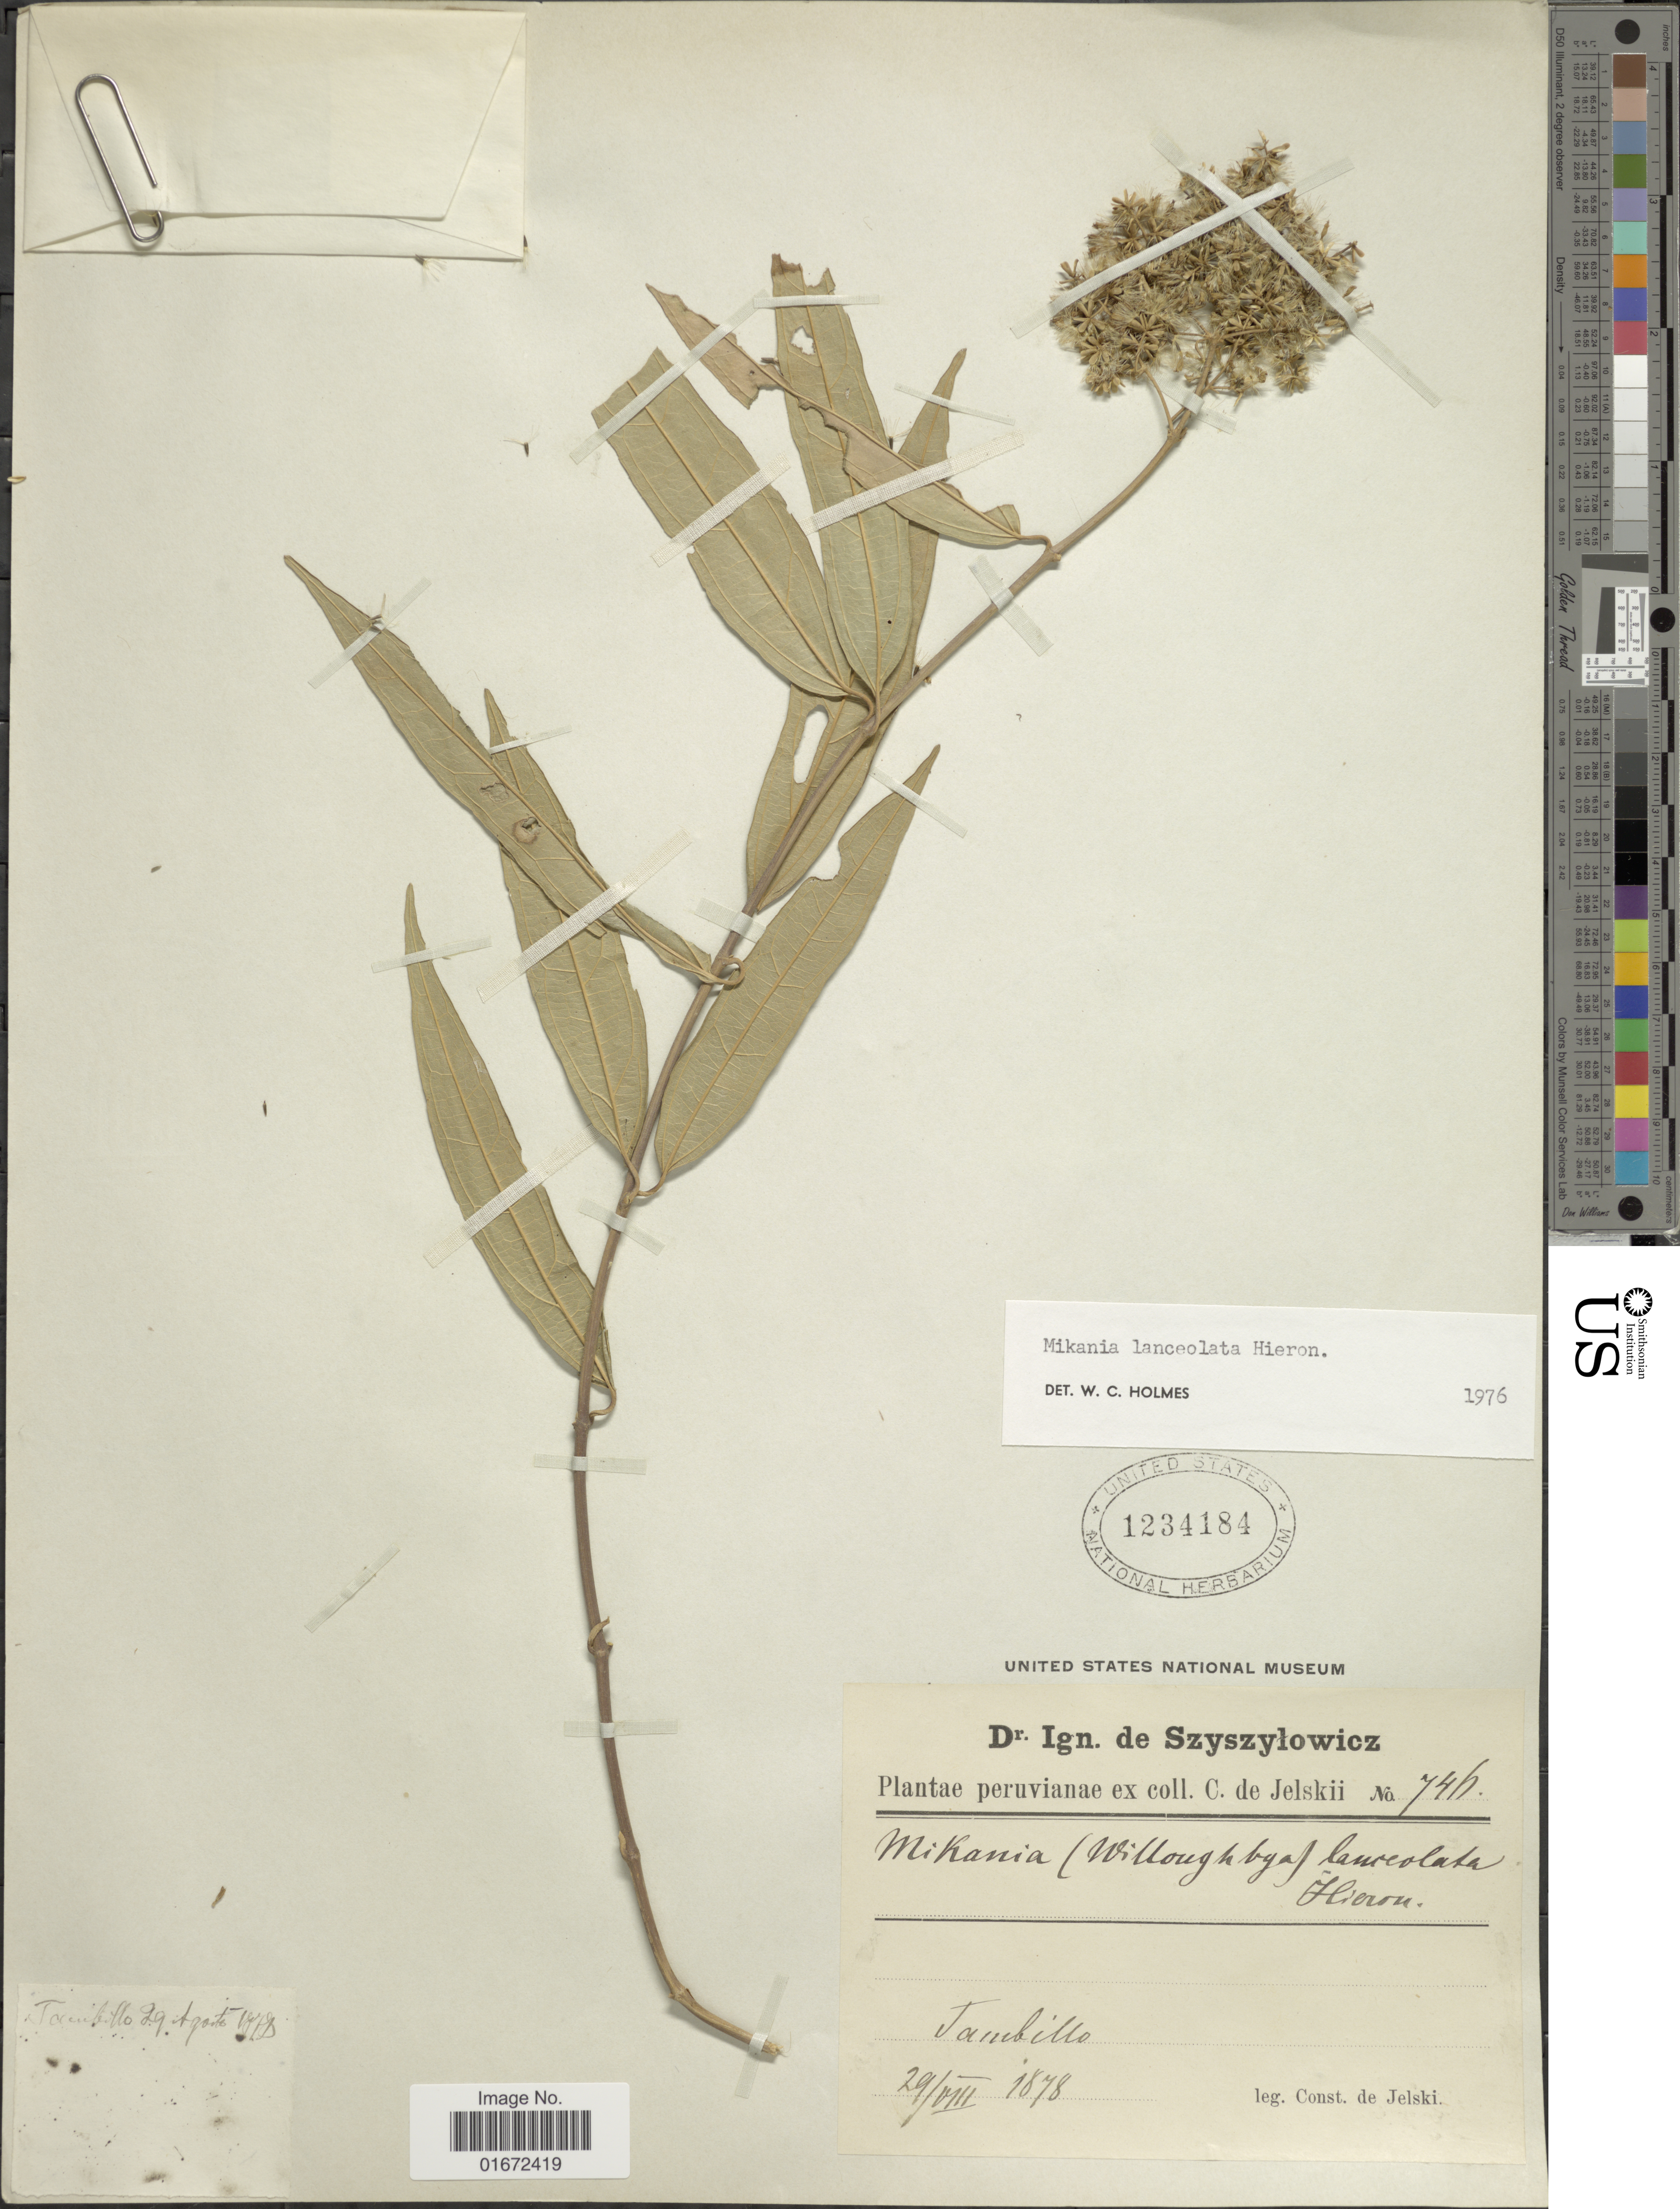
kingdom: Plantae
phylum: Tracheophyta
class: Magnoliopsida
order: Asterales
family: Asteraceae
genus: Mikania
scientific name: Mikania lanceolata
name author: Hieron. in Sodiro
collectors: C. von Jelski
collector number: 746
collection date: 1878-08-29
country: Peru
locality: Tambillo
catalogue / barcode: US 1234184